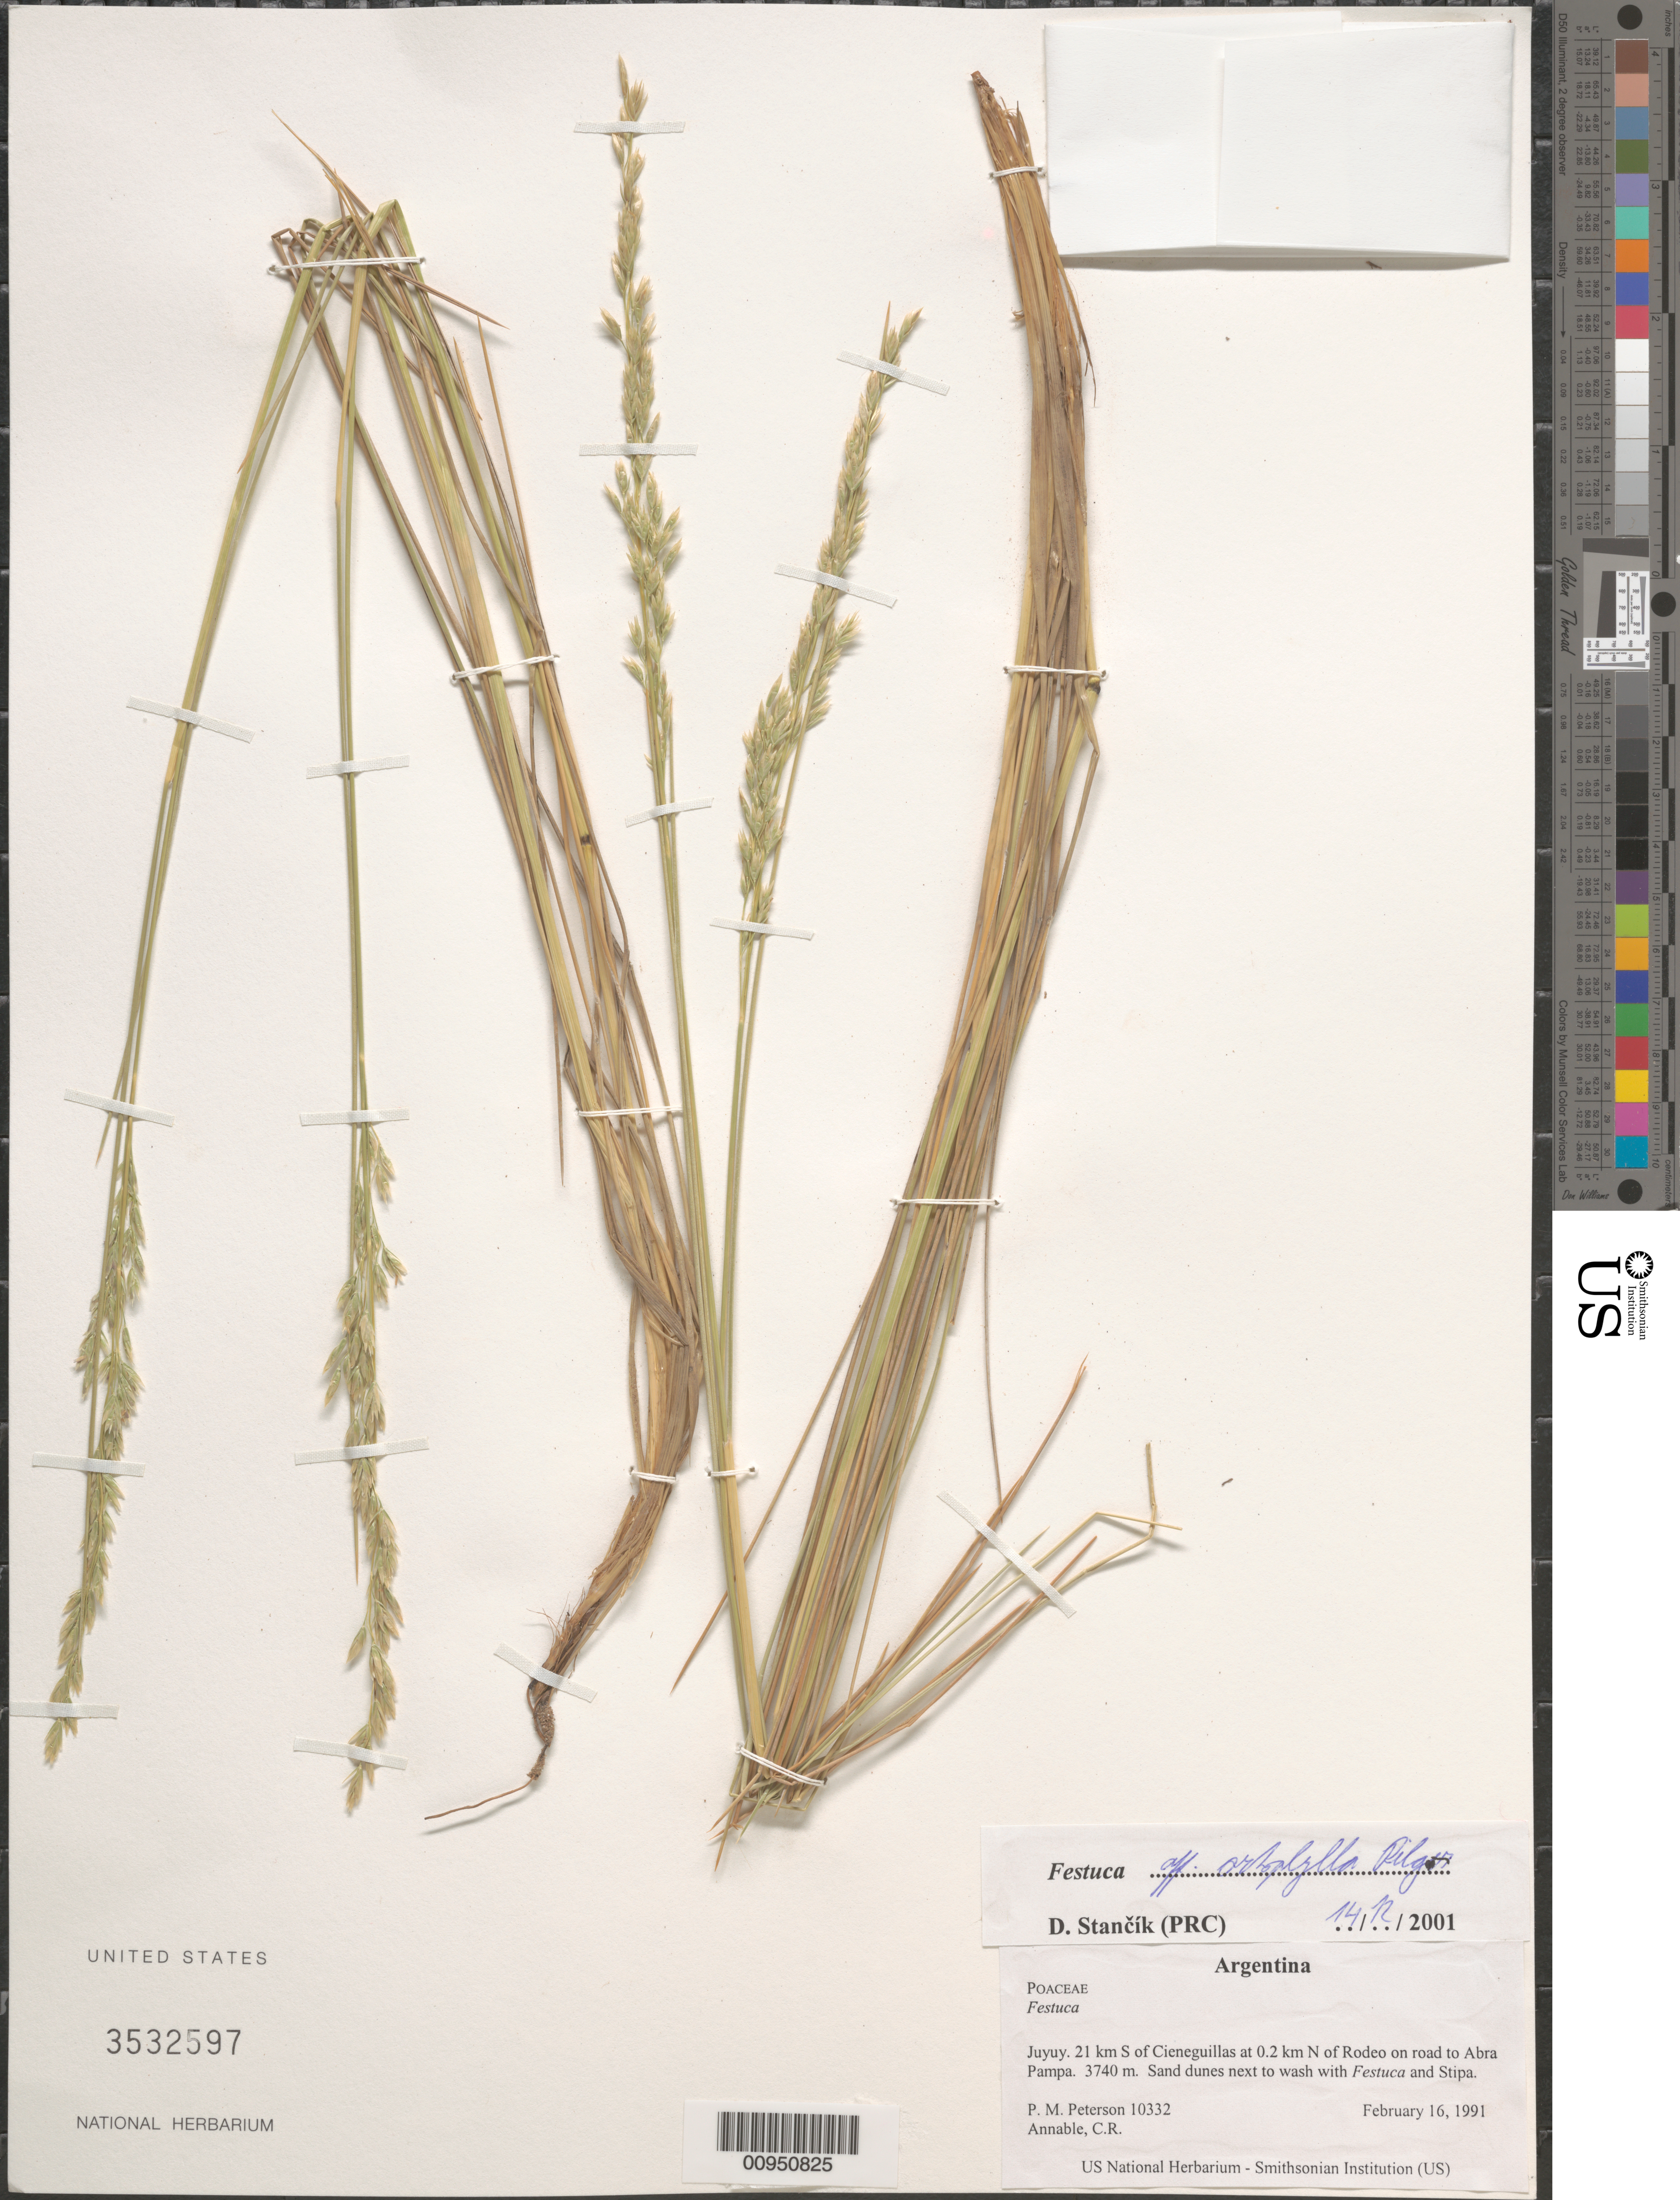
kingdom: Plantae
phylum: Tracheophyta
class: Liliopsida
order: Poales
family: Poaceae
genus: Festuca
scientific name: Festuca orthophylla var. boliviana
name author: Pilg.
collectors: P. M. Peterson & C. R. Annable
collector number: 10332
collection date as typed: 16 Feb 1991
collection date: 1991-02-16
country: Argentina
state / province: Jujuy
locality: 21 km S of Cieneguillas at 0.2 km N of Rodeo on road to Abra Pampa.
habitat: Sand dunes next to wash with Festuca and Stipa.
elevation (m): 3740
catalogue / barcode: US 3532597